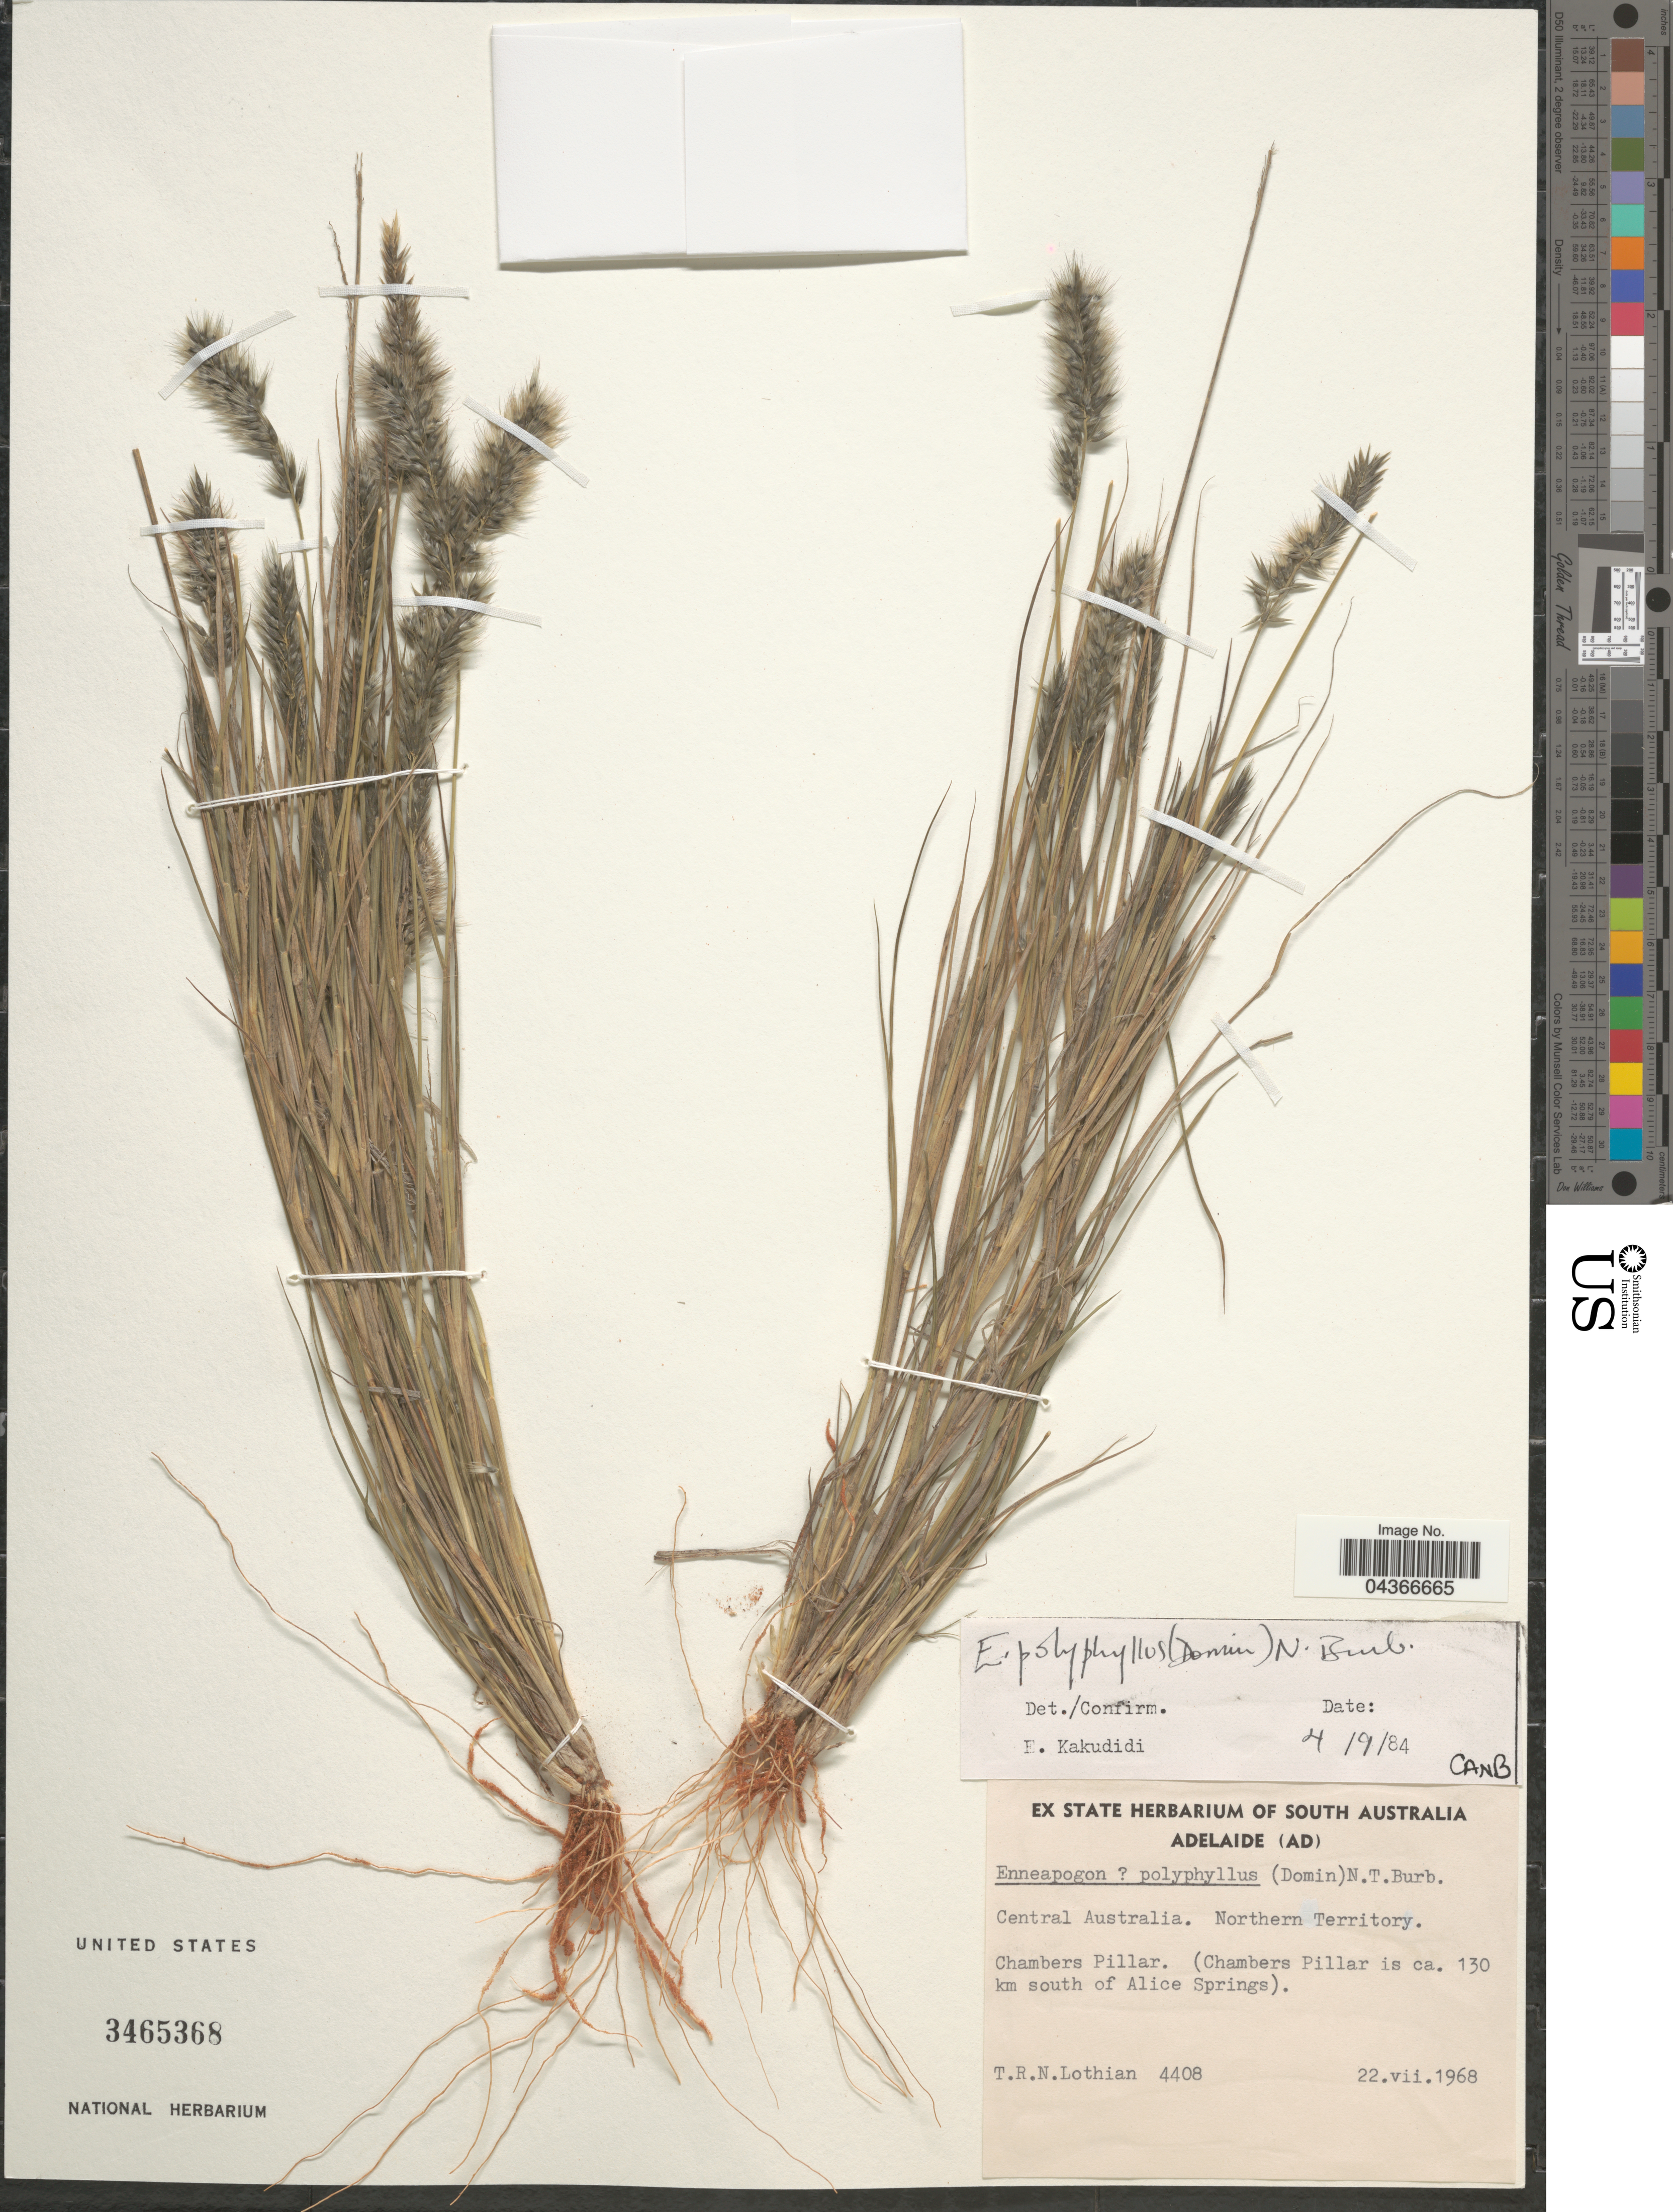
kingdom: Plantae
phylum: Tracheophyta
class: Liliopsida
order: Poales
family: Poaceae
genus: Enneapogon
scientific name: Enneapogon polyphyllus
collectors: T. Lothian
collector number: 4408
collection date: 1968-07-22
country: Australia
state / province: Northern Territory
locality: Central Australia. Chambers Pillar. (Chambers Pillar is ca. 130 km south of Alice Springs).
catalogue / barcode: US 3465368